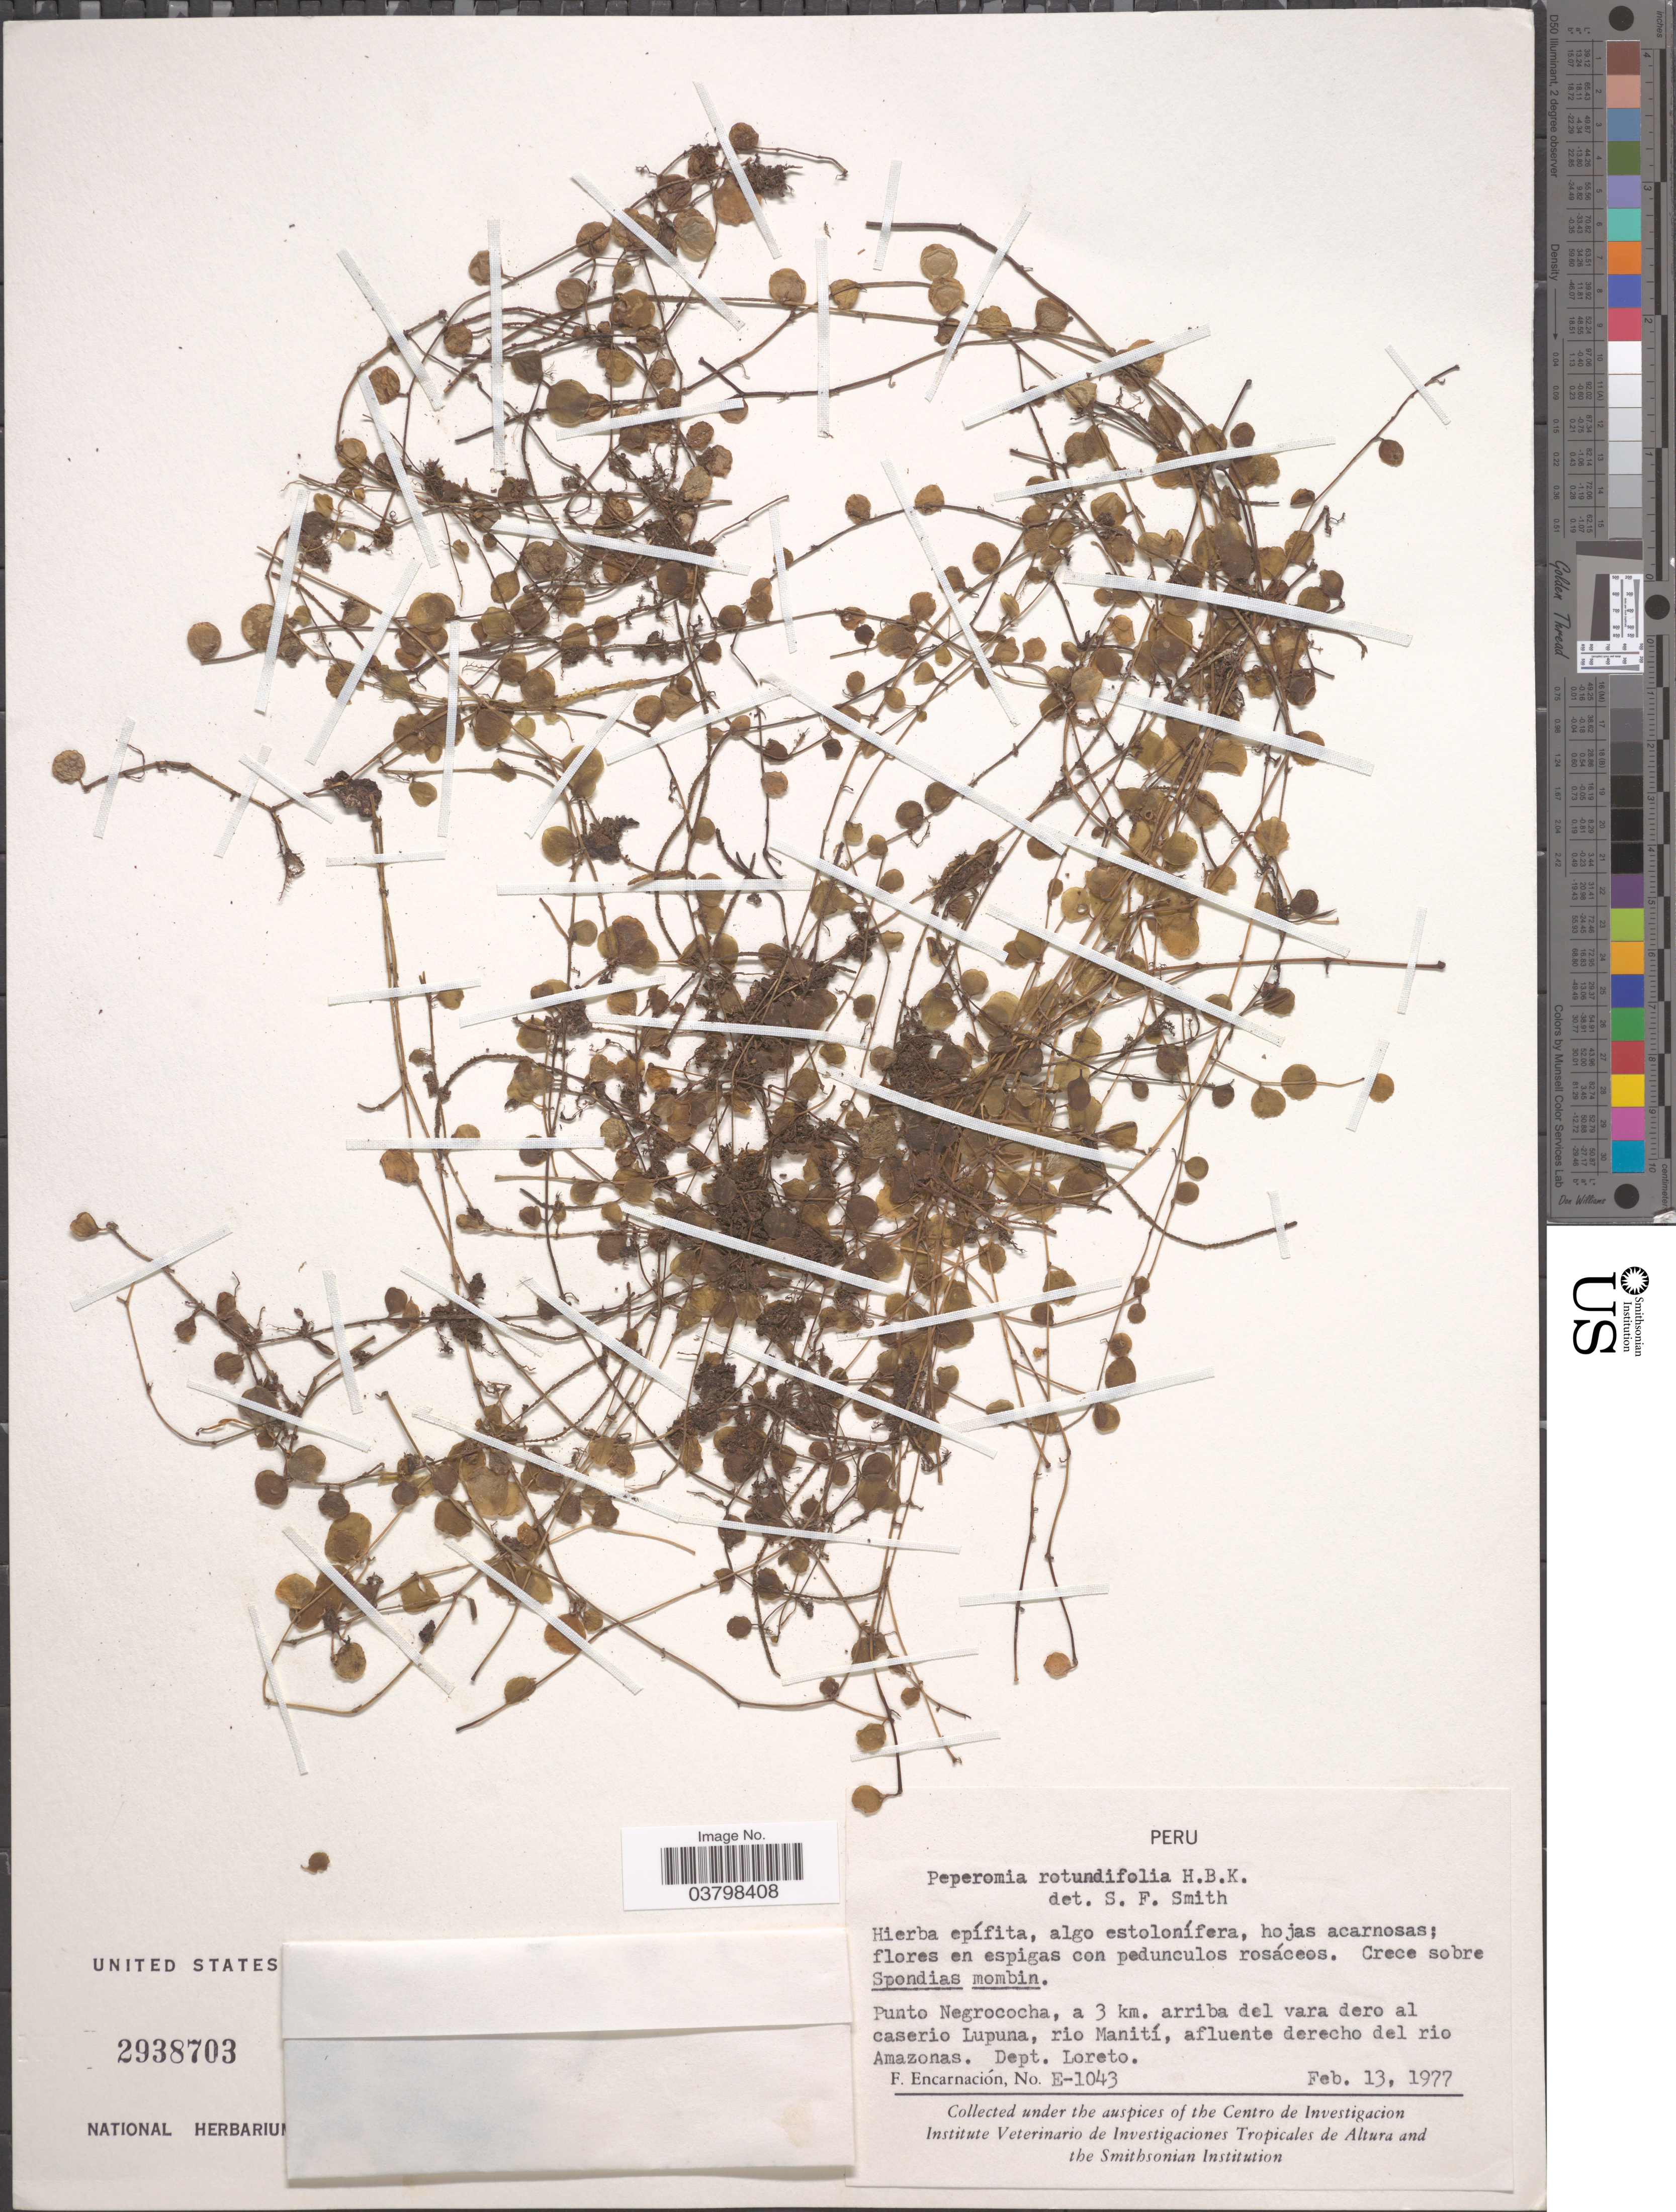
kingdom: Plantae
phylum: Tracheophyta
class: Magnoliopsida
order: Piperales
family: Piperaceae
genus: Peperomia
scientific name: Peperomia rotundifolia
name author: (L.) Kunth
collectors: F. Encarnación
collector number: E-1043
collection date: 1977-02-13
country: Peru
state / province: Loreto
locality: Punto Negrococha, a 3 km. arriba del vara dero al caserio Lupuna, rio Manití, afluente derecho del rio Amazonas. Dept. Loreto.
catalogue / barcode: US 2938703